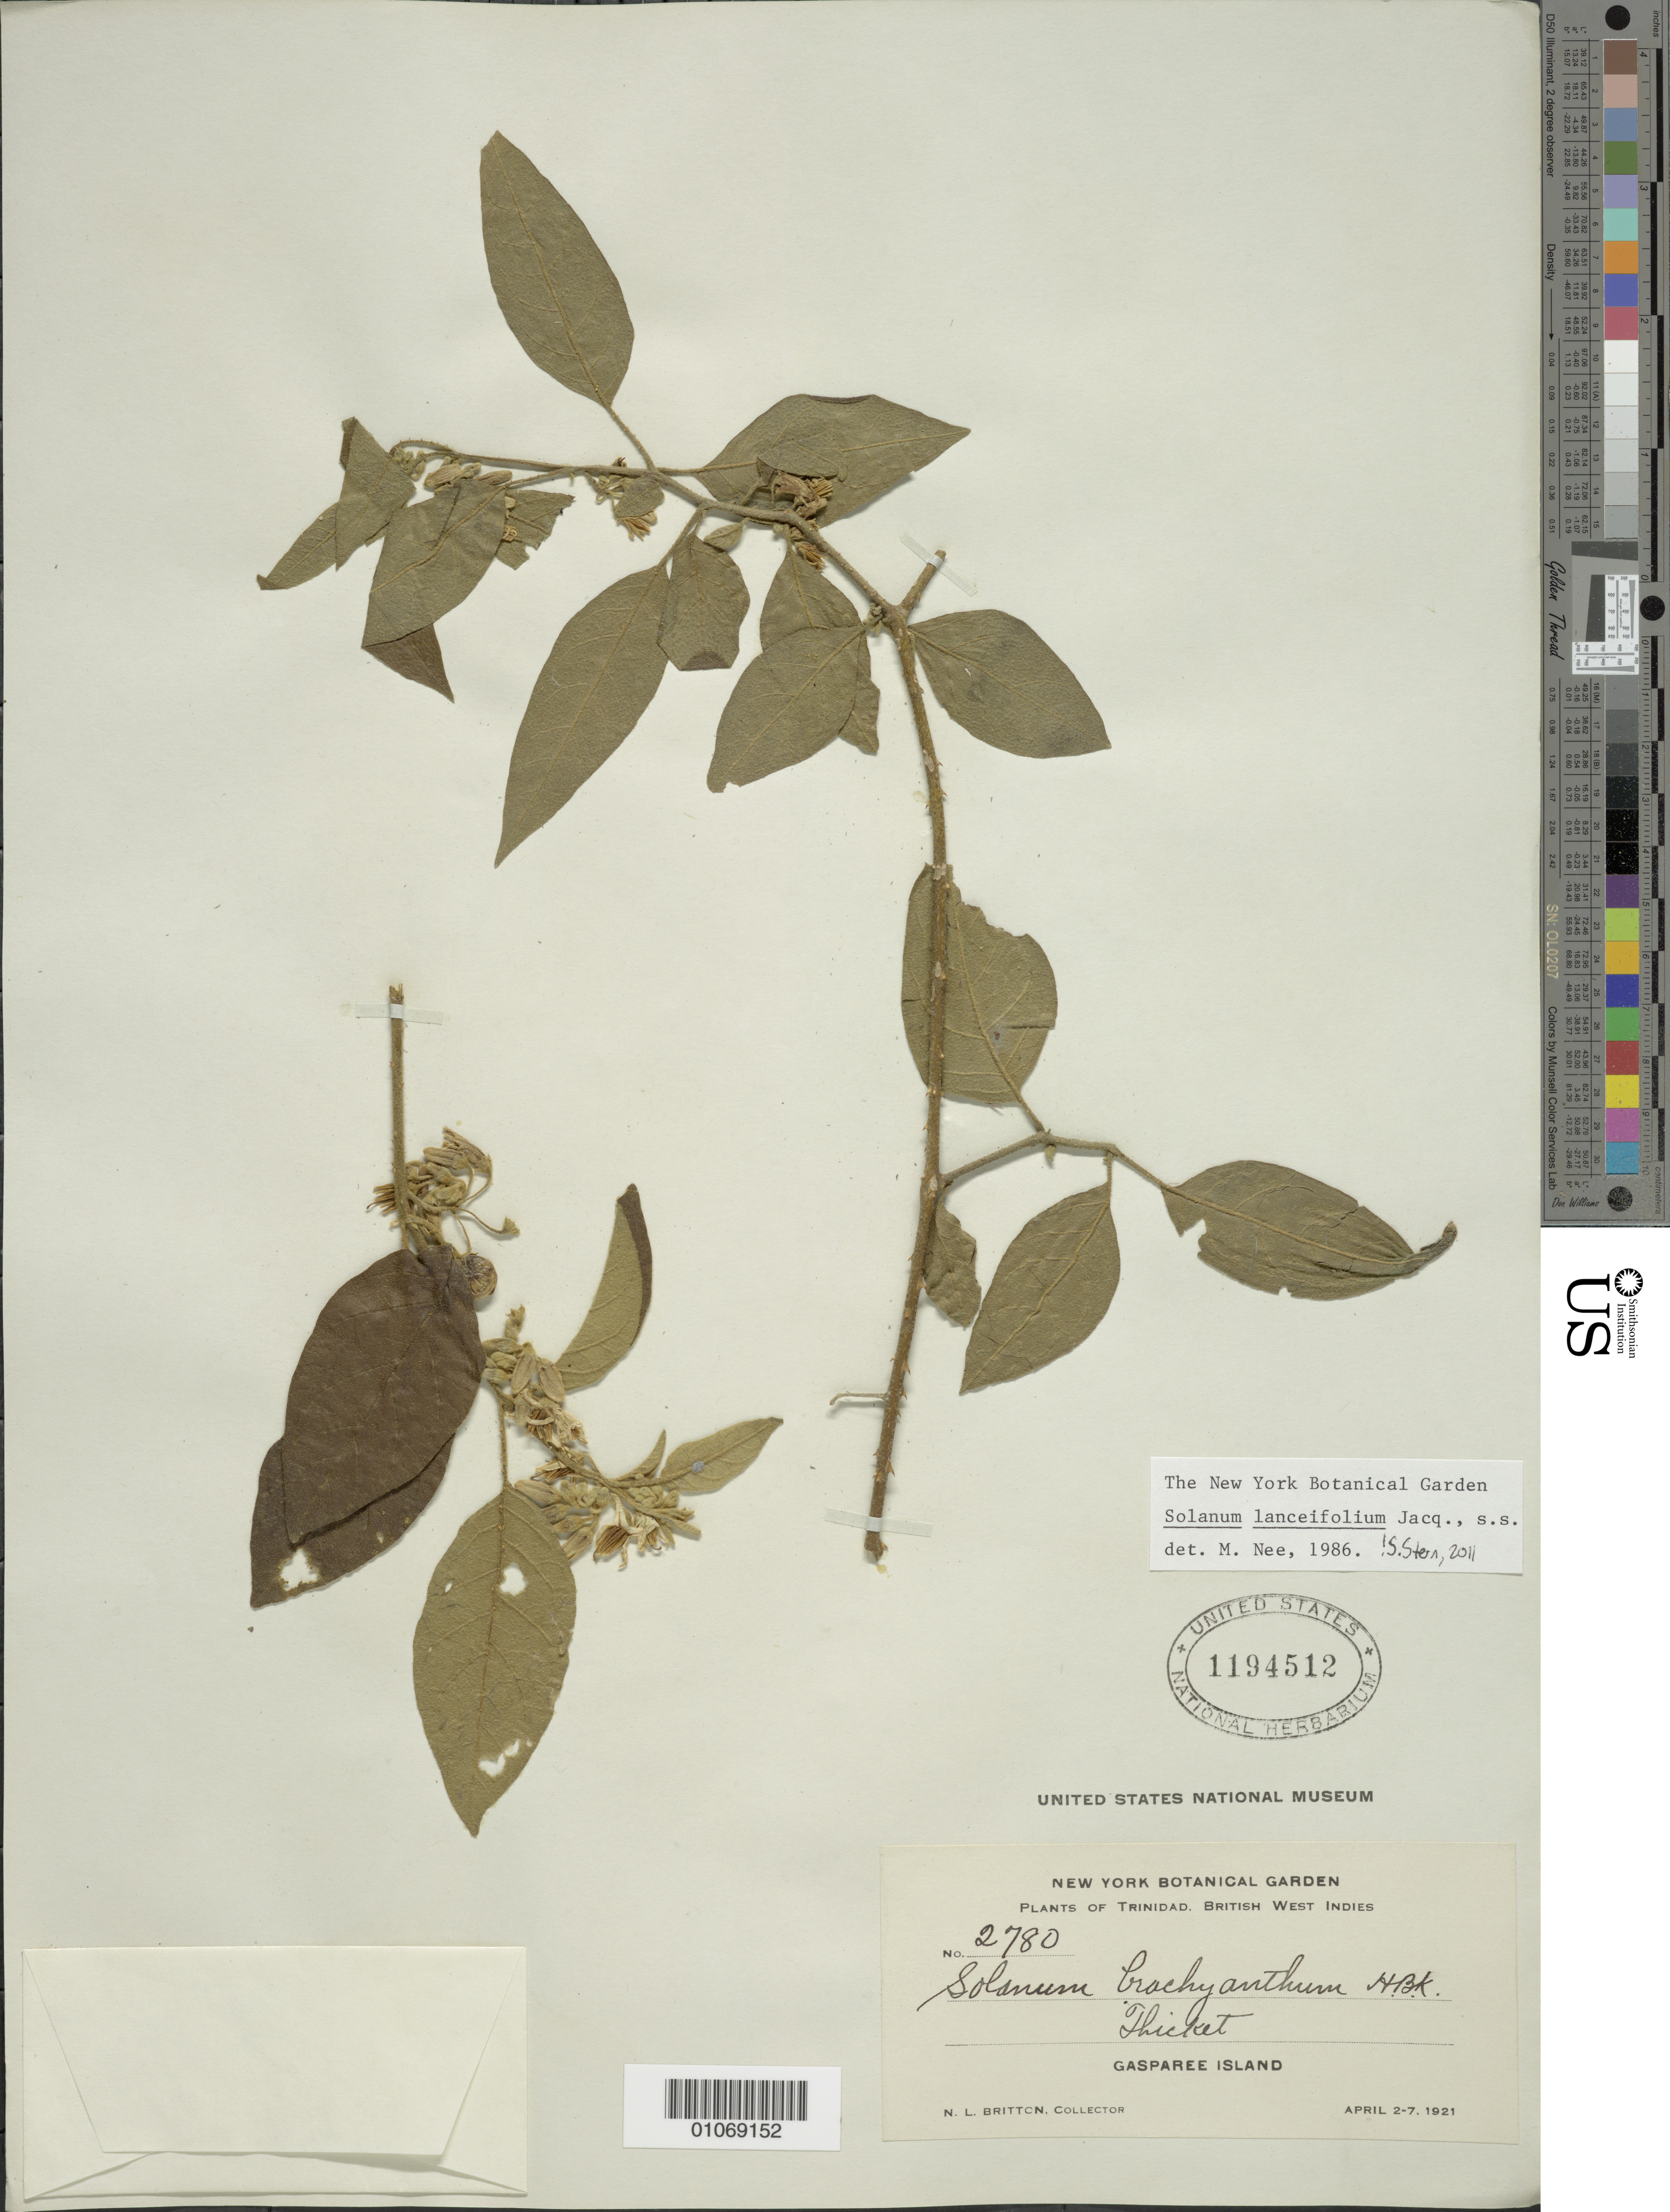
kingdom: Plantae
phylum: Tracheophyta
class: Magnoliopsida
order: Solanales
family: Solanaceae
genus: Solanum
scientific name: Solanum lanceifolium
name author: Jacq.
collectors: N. Britton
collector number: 2780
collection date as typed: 02 Apr 1921 to 07 Apr 1921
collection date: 1921-04-02/1921-04-07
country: Trinidad and Tobago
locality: Gasparee Island, thicket.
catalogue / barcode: US 1194512